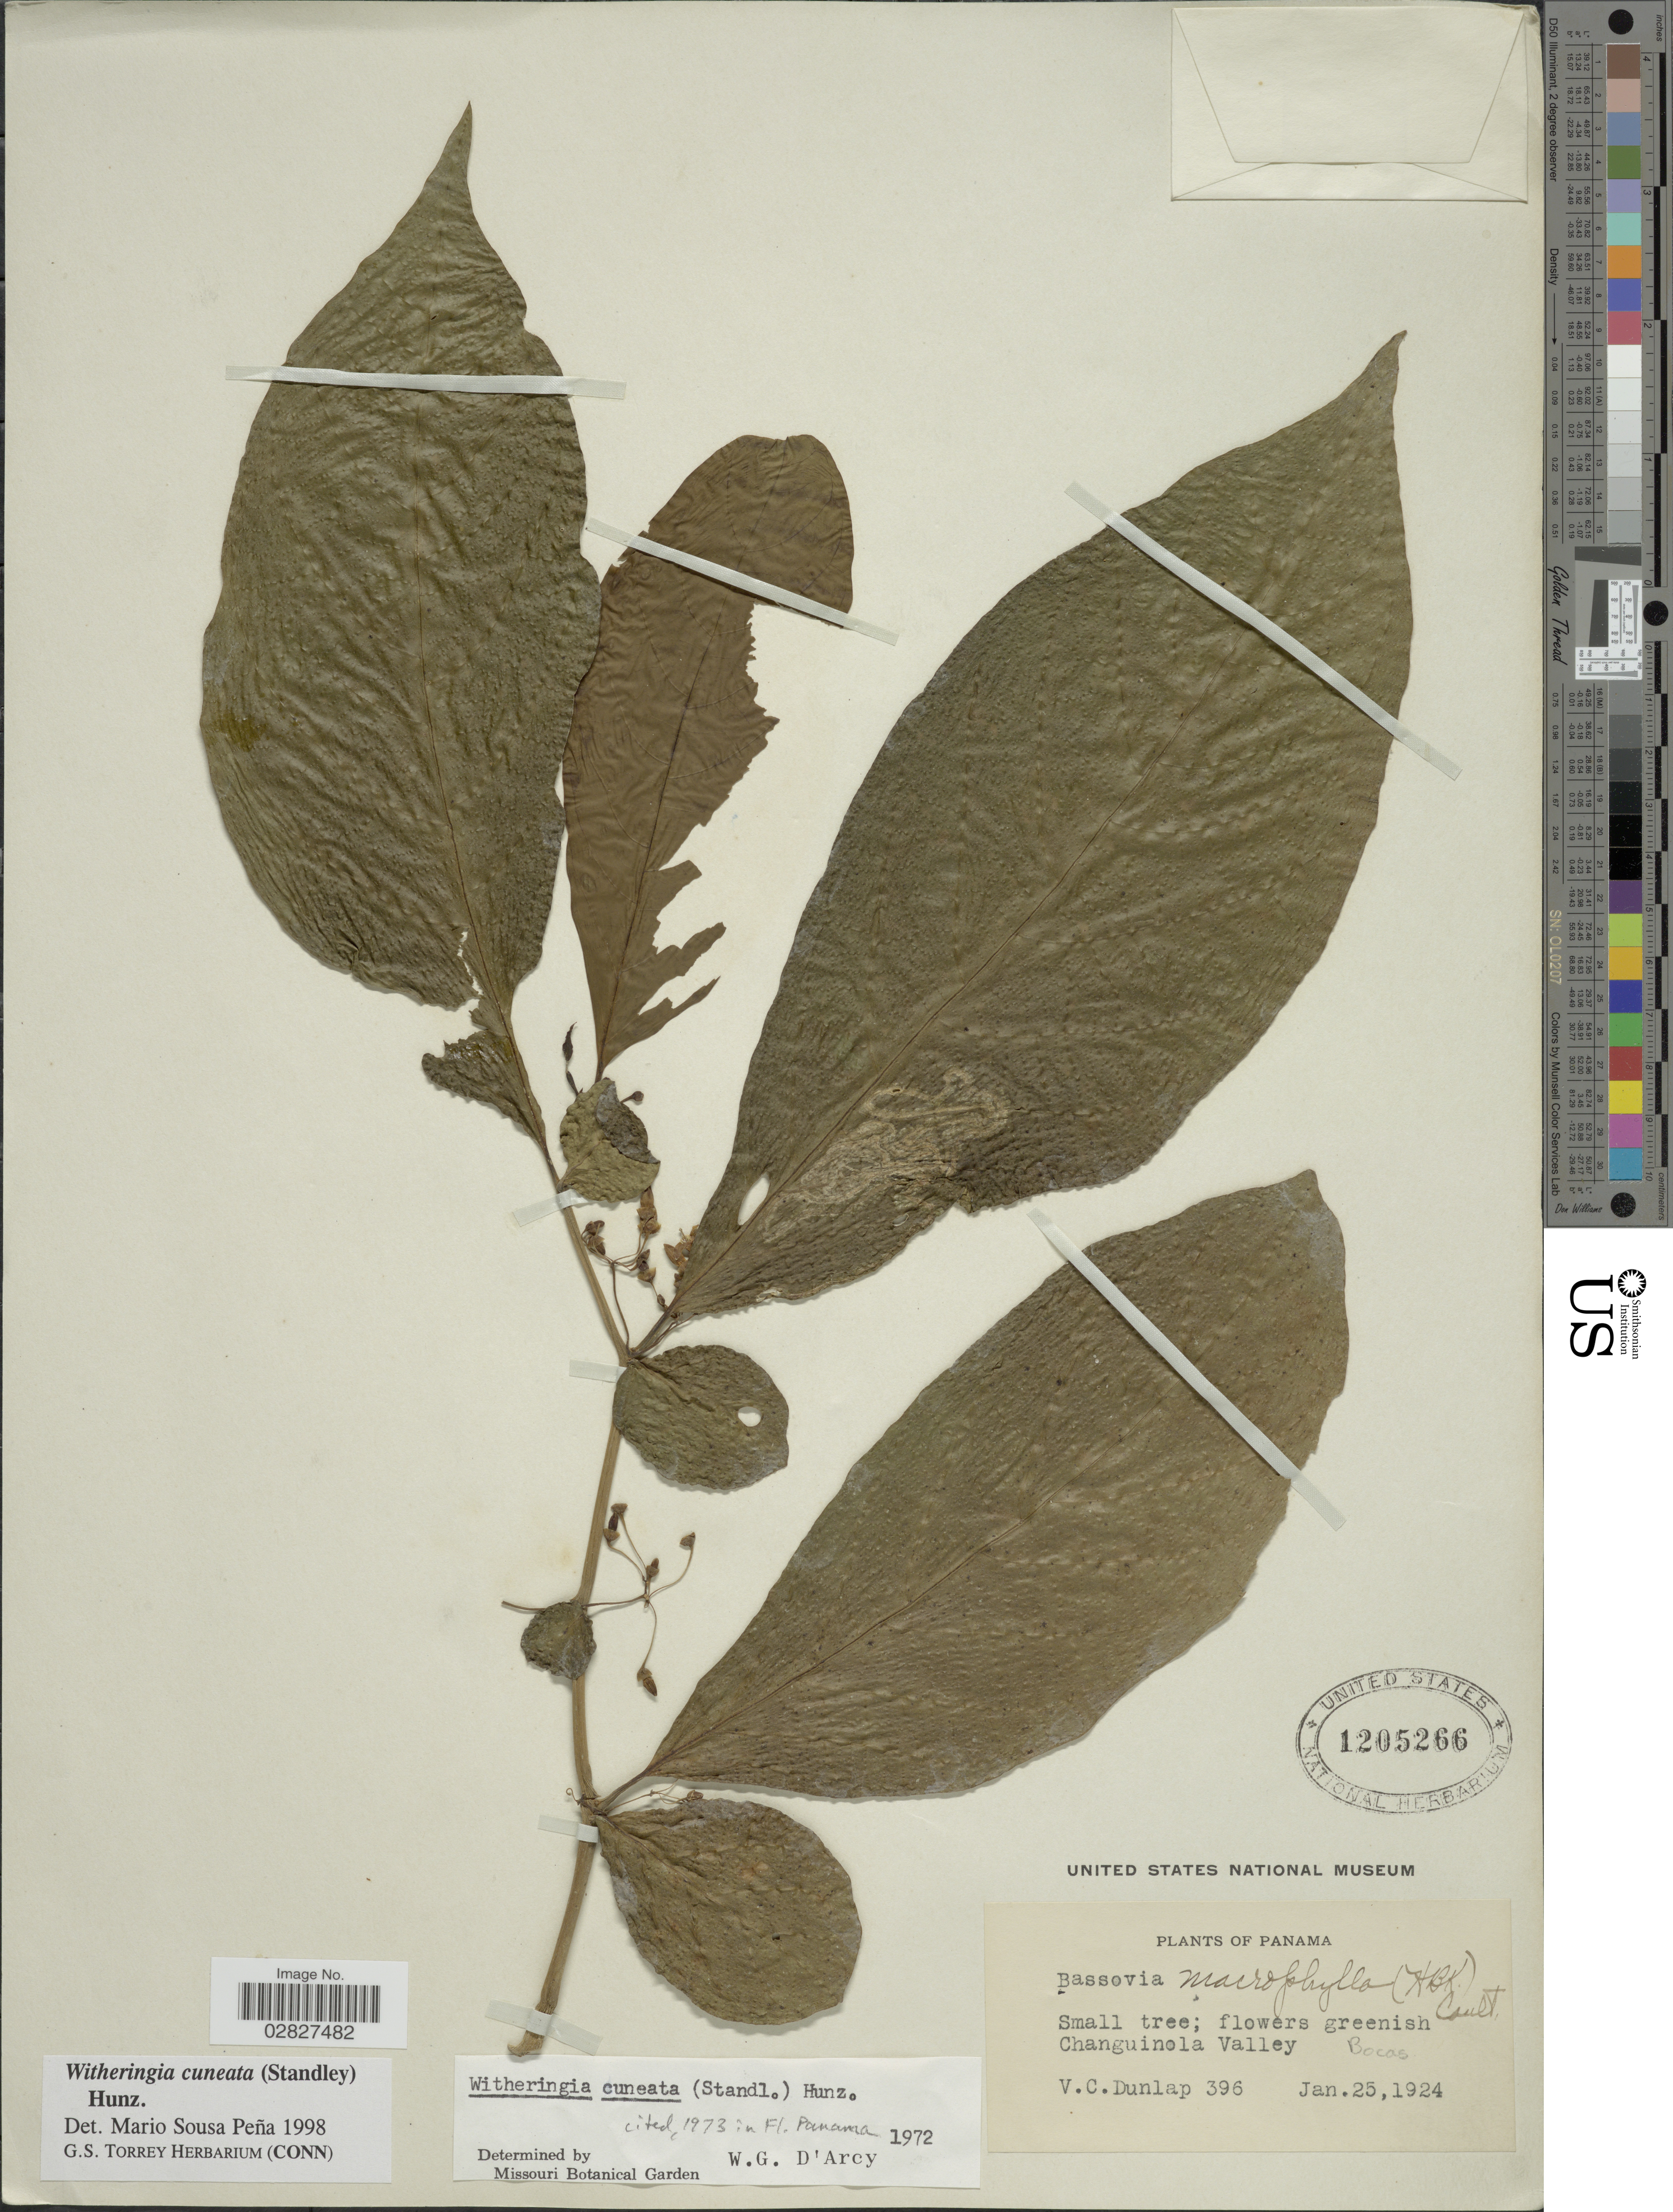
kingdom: Plantae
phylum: Tracheophyta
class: Magnoliopsida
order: Solanales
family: Solanaceae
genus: Witheringia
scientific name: Witheringia cuneata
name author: (Standl.) Hunz.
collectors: V. C. Dunlap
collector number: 396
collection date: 1924-01-25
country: Panama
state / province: Bocas del Toro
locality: Changuinola Valley. Bocas.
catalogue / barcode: US 1205266